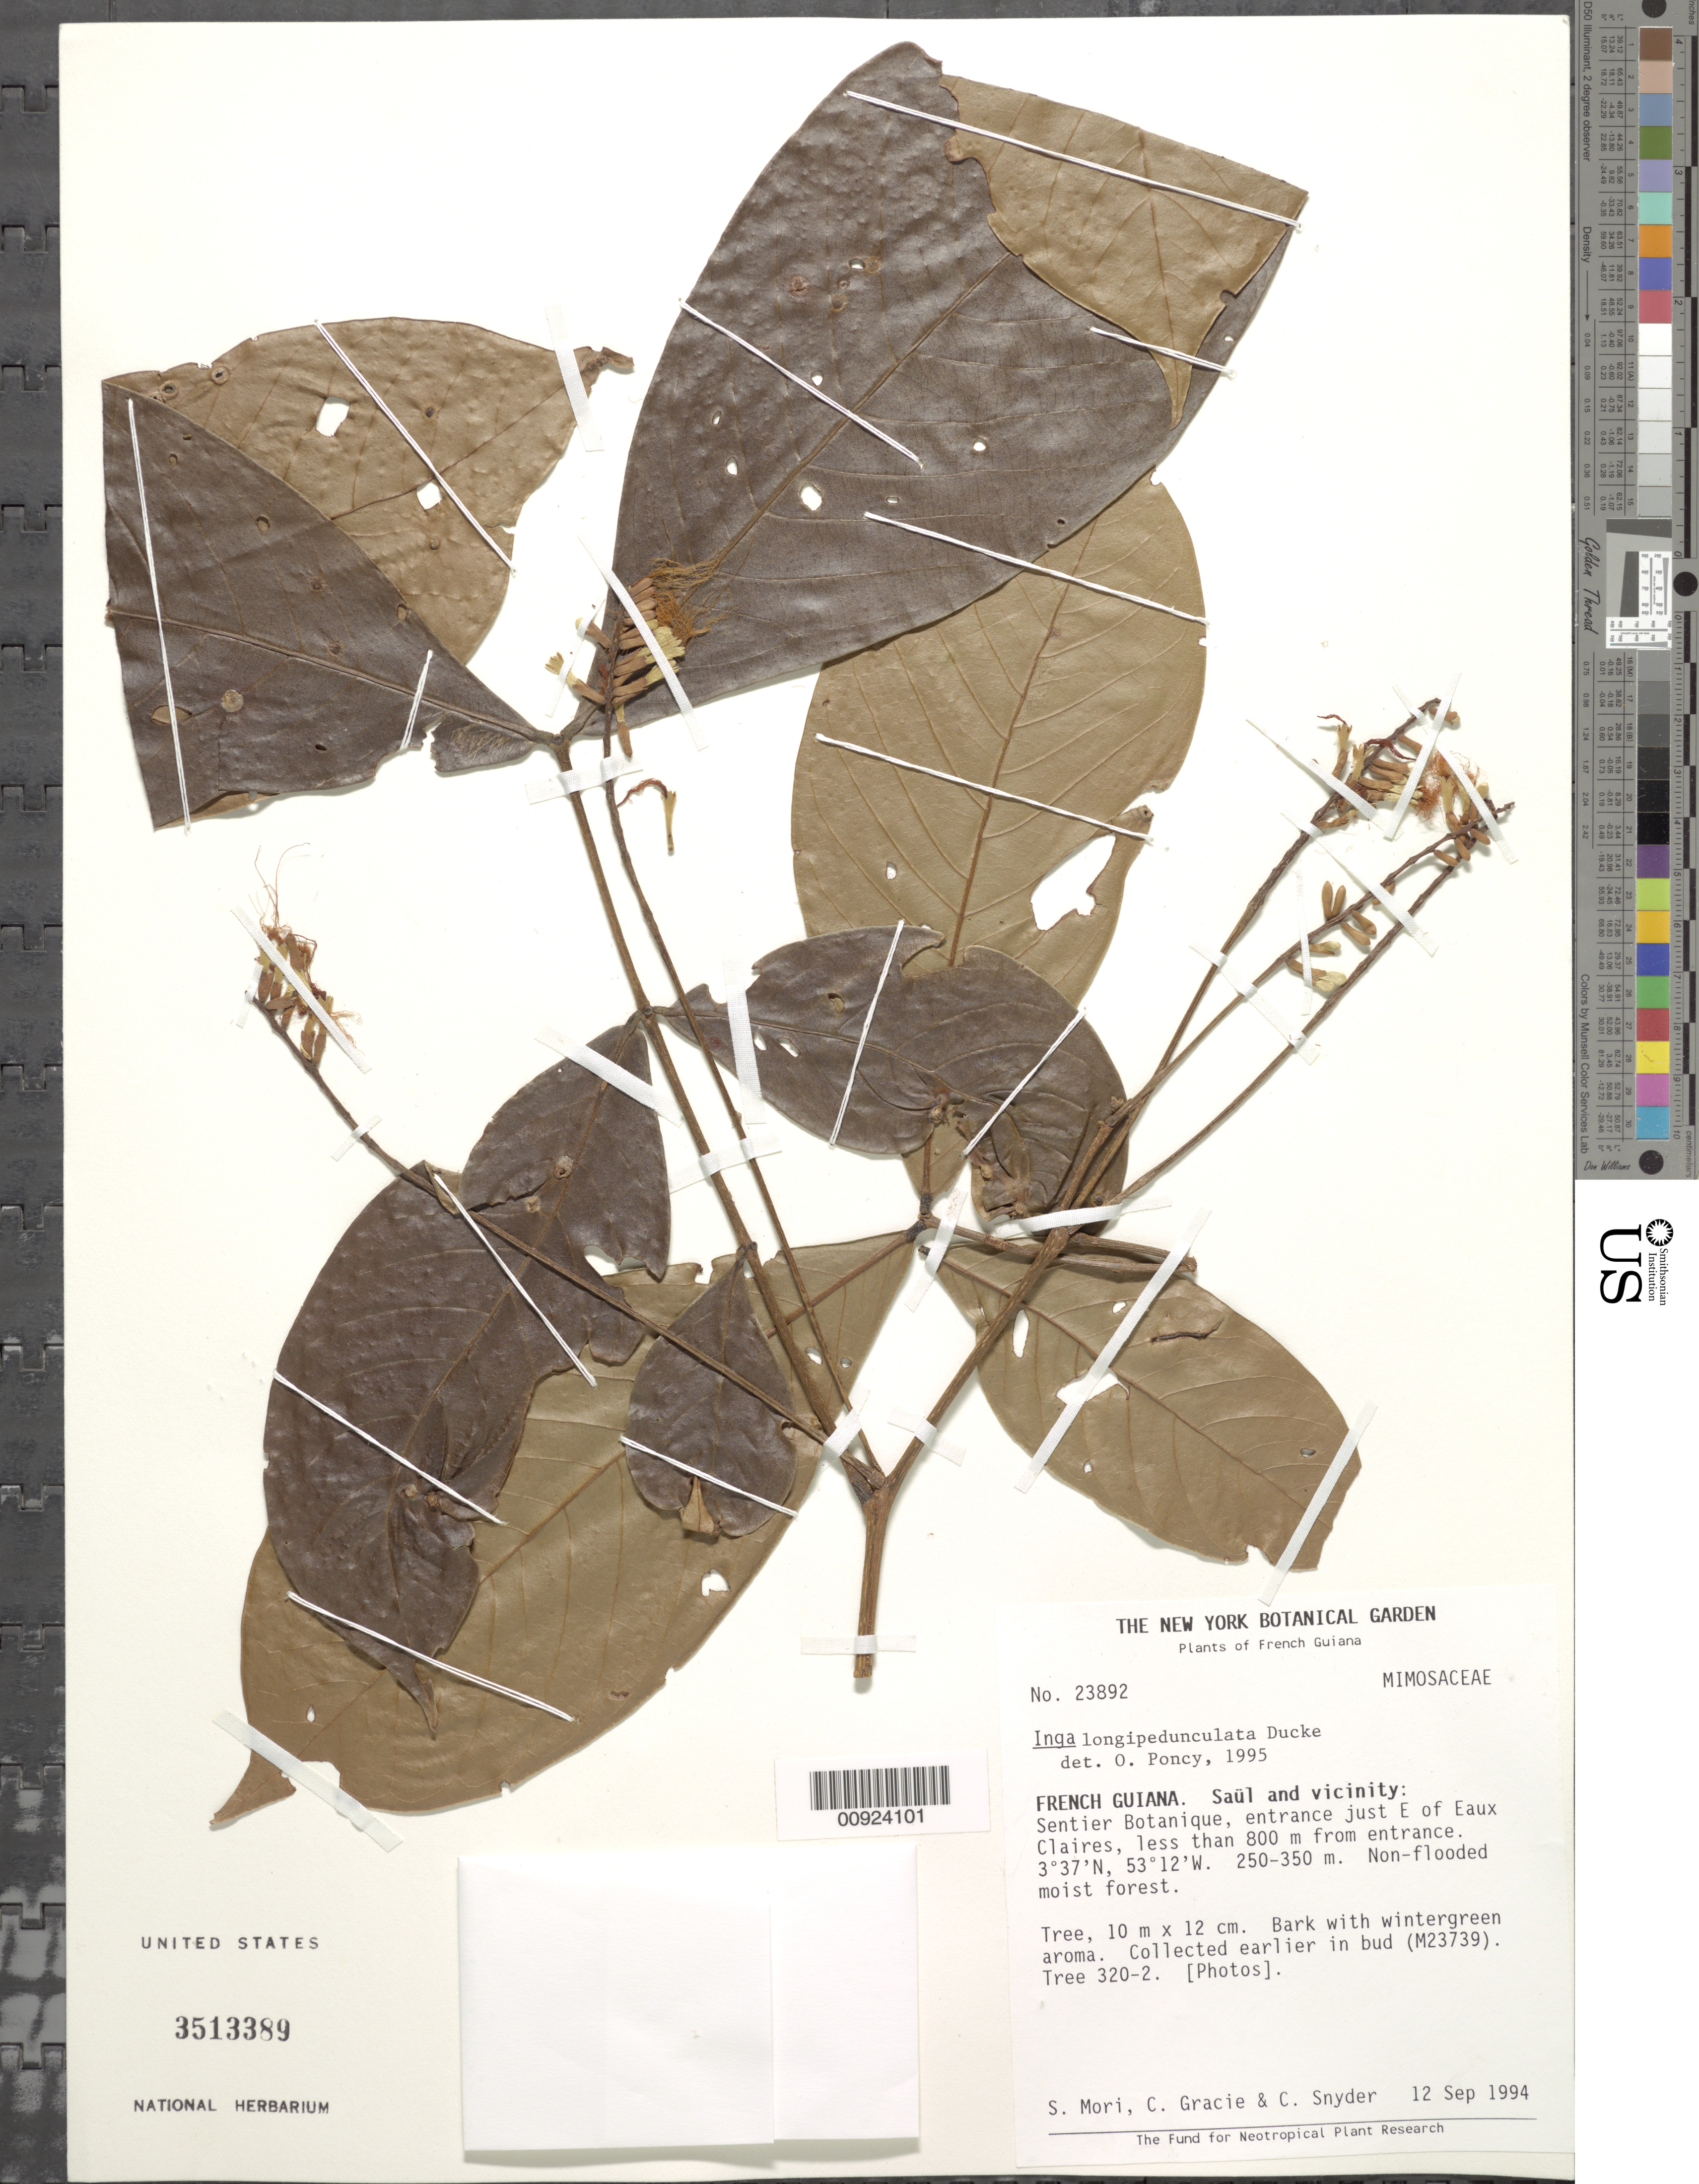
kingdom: Plantae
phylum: Tracheophyta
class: Magnoliopsida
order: Fabales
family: Fabaceae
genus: Inga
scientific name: Inga longipedunculata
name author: Ducke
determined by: Poncy, O.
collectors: S. Mori, C. A. Gracie & C. Snyder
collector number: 23892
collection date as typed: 12-Sep-94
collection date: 1994-09-12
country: French Guiana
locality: Saül and vic., Sentier Botanique, entrance just E of Eaux Claires, less than 800m from entrance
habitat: Non-flooded moist forest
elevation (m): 250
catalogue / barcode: US 3513389